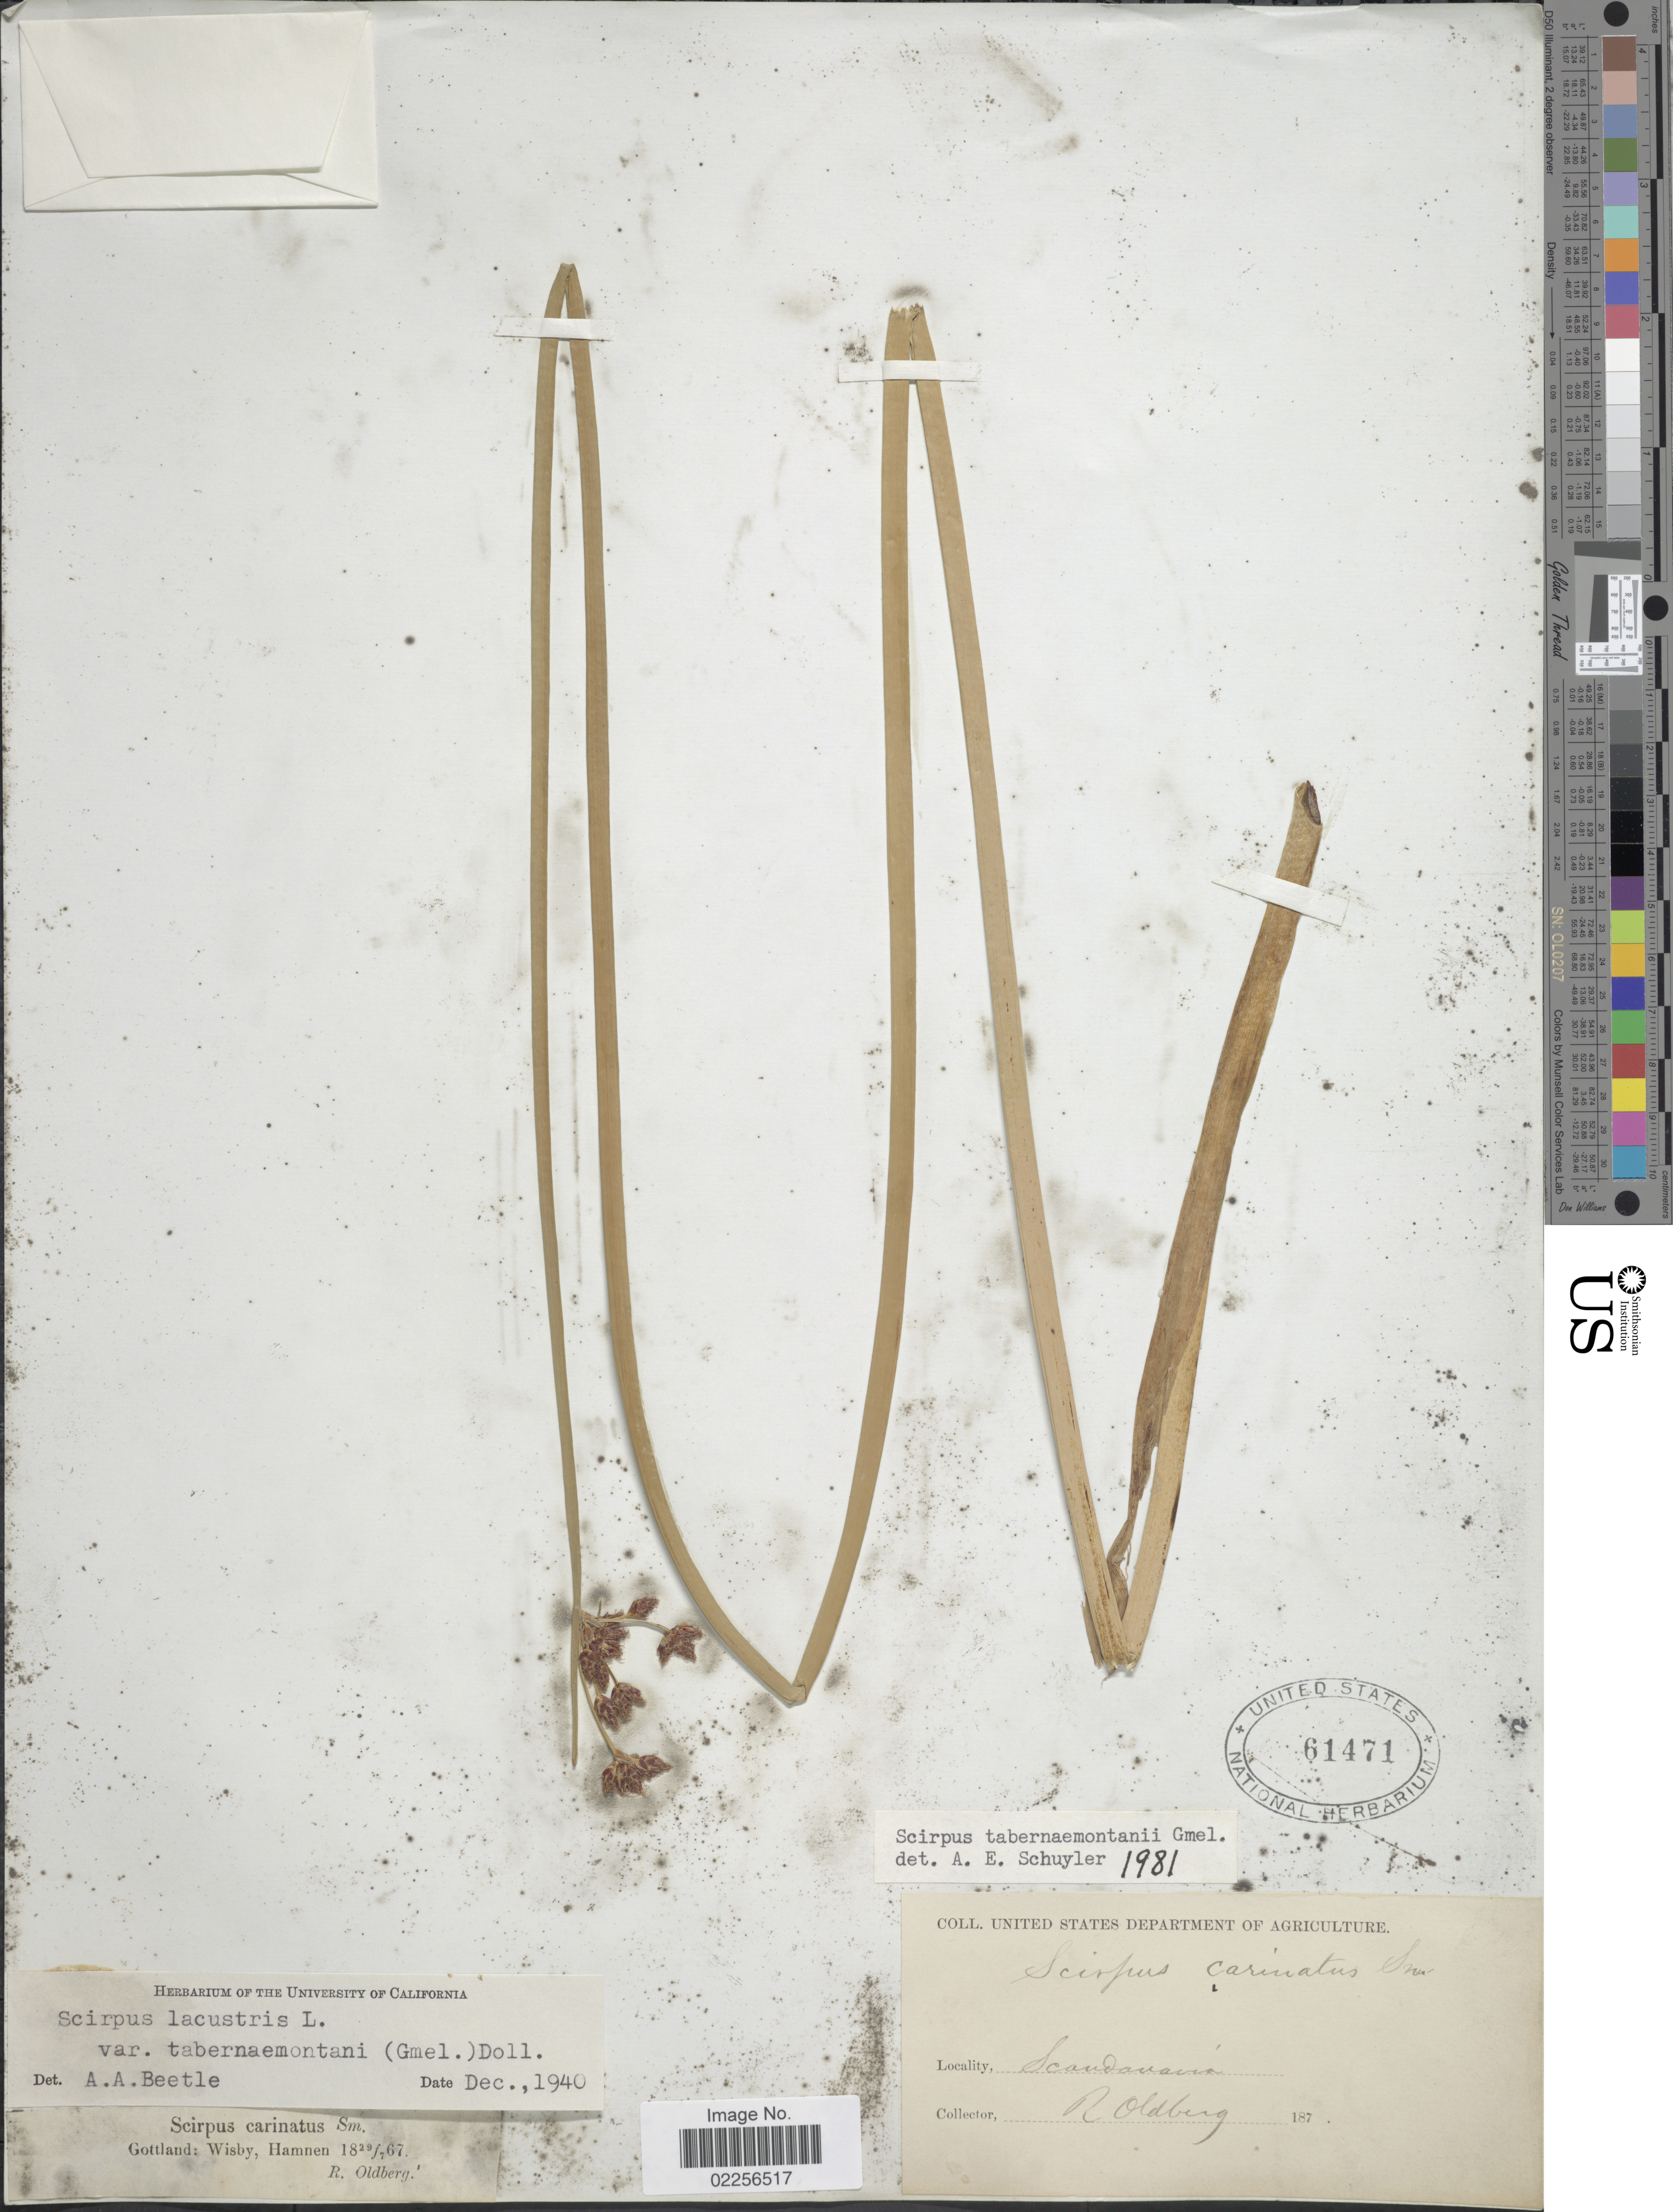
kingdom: Plantae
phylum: Tracheophyta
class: Liliopsida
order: Poales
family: Cyperaceae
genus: Schoenoplectus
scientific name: Schoenoplectus tabernaemontani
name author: (C.C. Gmel.) Palla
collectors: R. Oldberg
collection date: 1867-07-29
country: Sweden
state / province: Gotland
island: Gotland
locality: Scandinavia, Gottland, Wisby, Hamnen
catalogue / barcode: US 61471